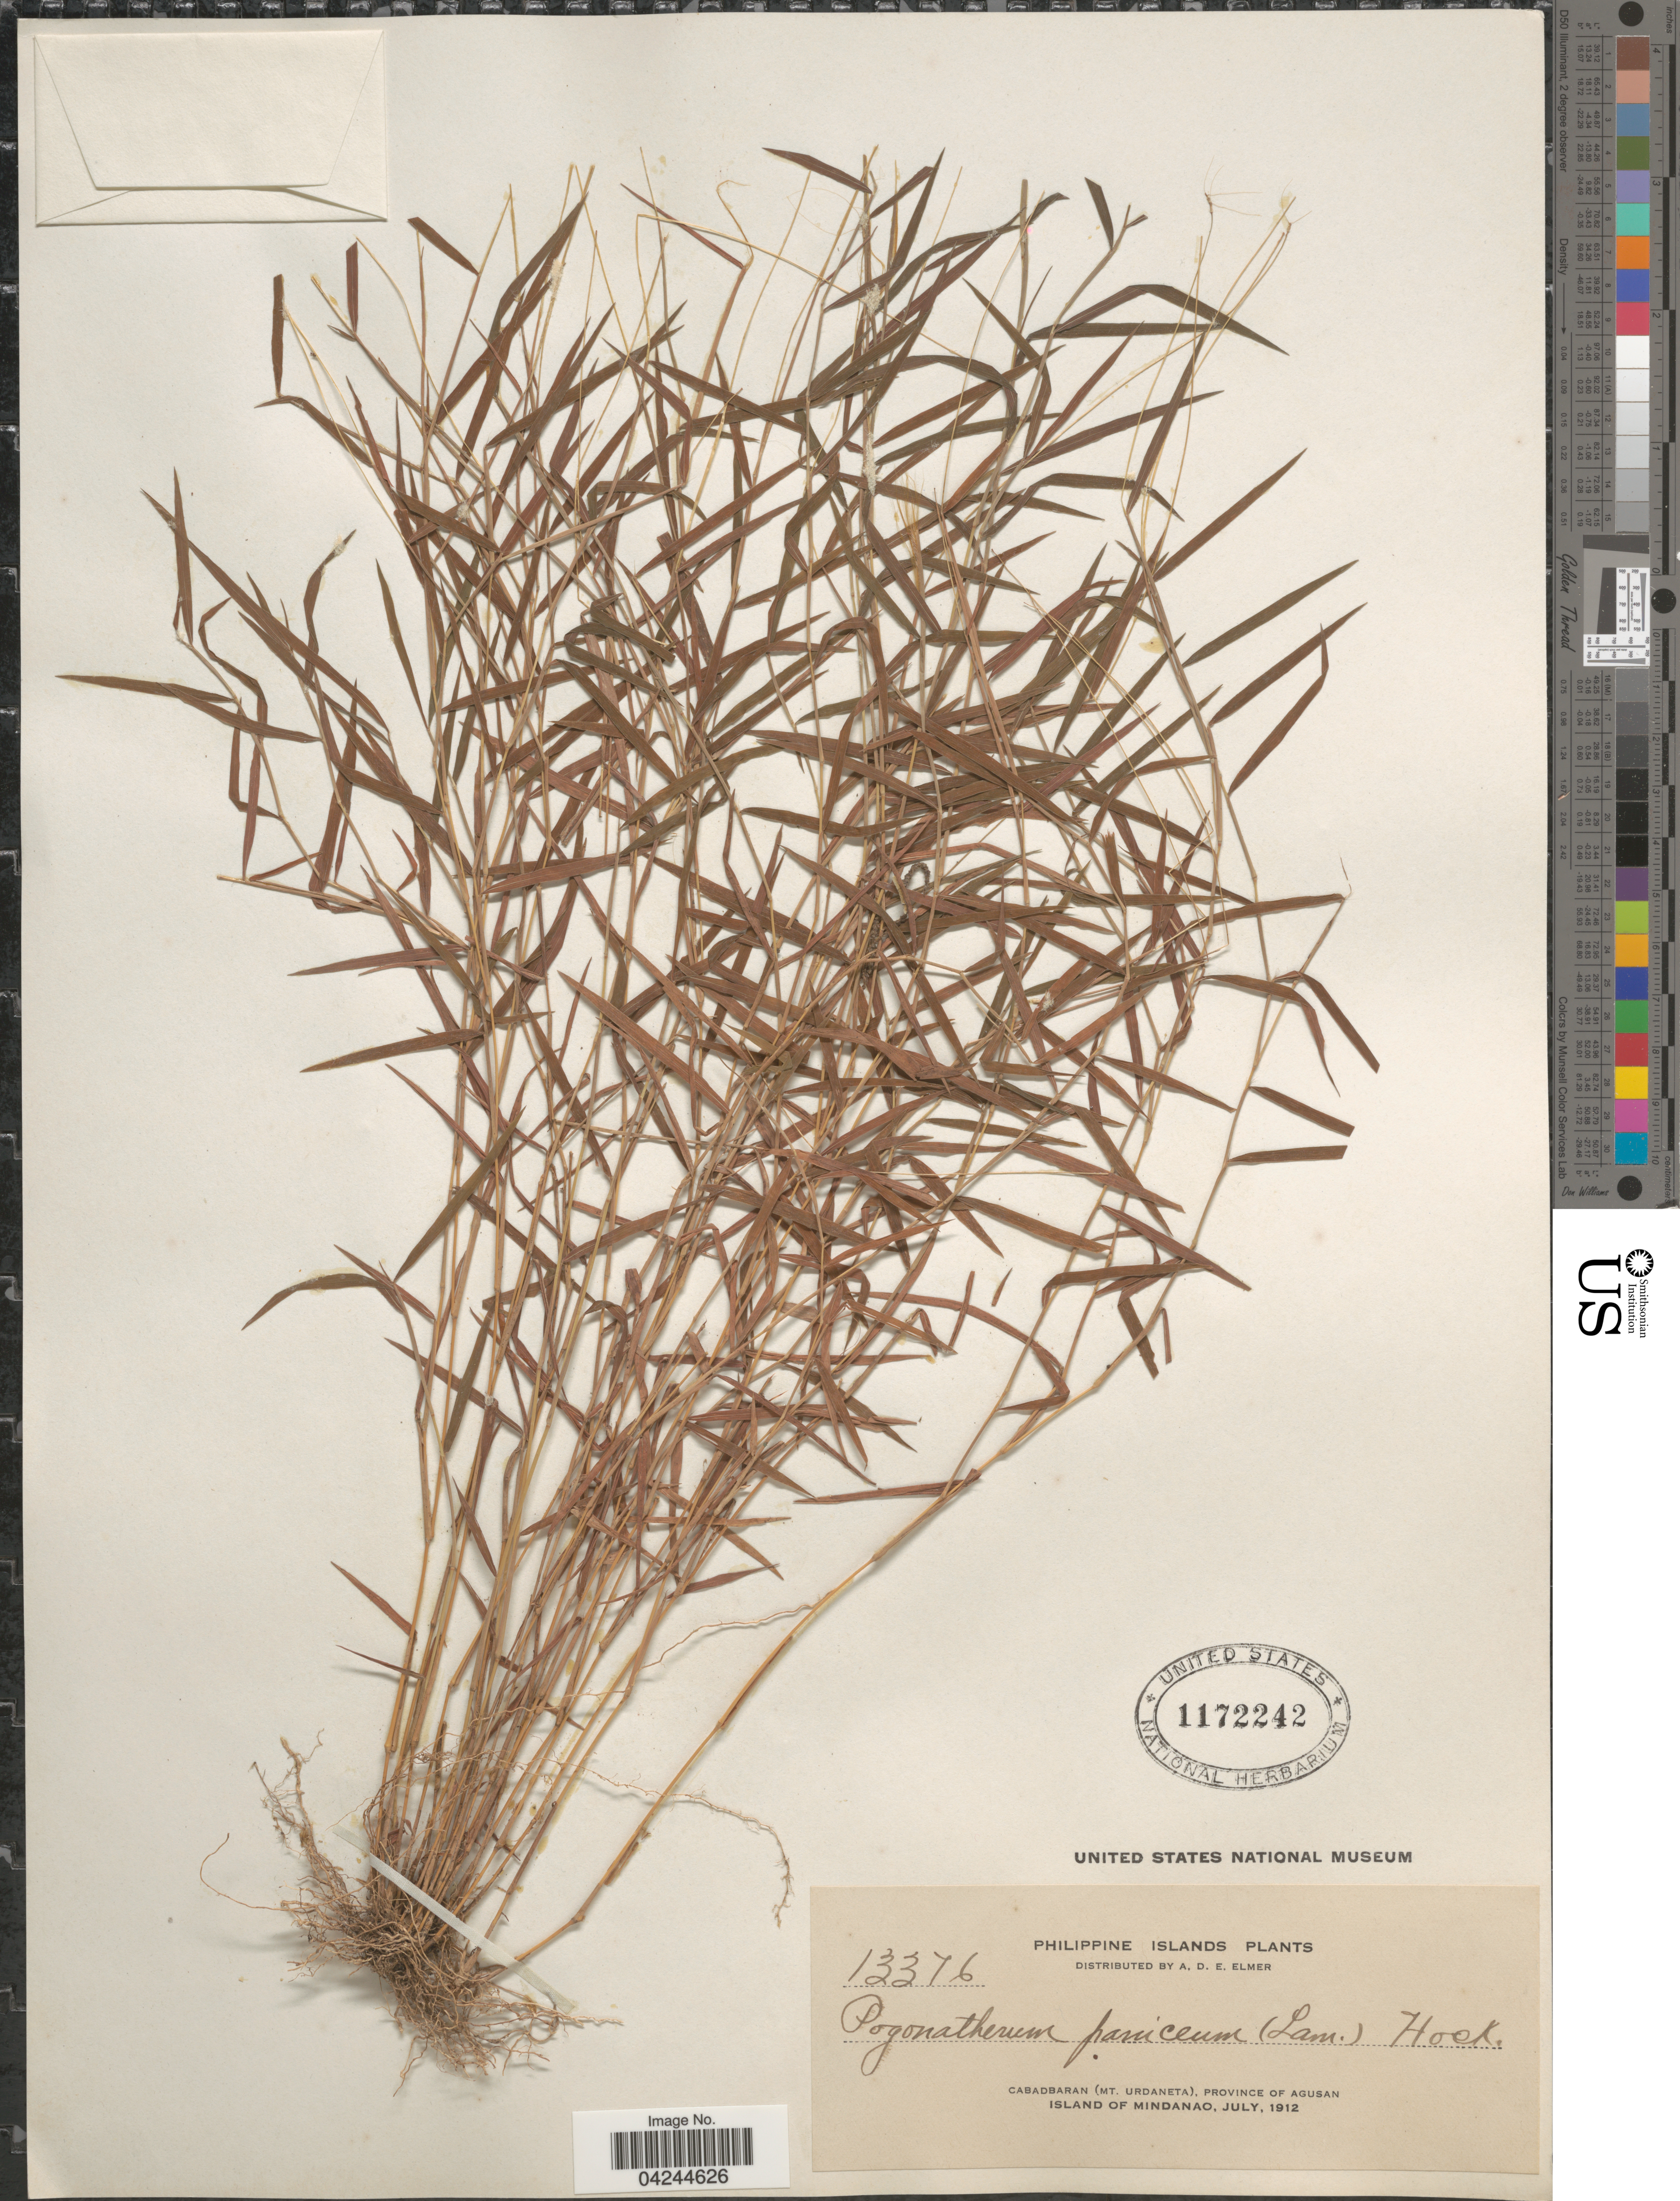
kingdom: Plantae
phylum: Tracheophyta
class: Liliopsida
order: Poales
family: Poaceae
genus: Pogonatherum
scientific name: Pogonatherum crinitum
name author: (Thunb.) Kunth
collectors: A. D. E. Elmer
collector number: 13376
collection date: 1912-07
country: Philippines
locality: Philippine Islands. Cabadbaran (Mt. Urdaneta), Province of Agusan. Island of Mindanao.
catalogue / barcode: US 1172242